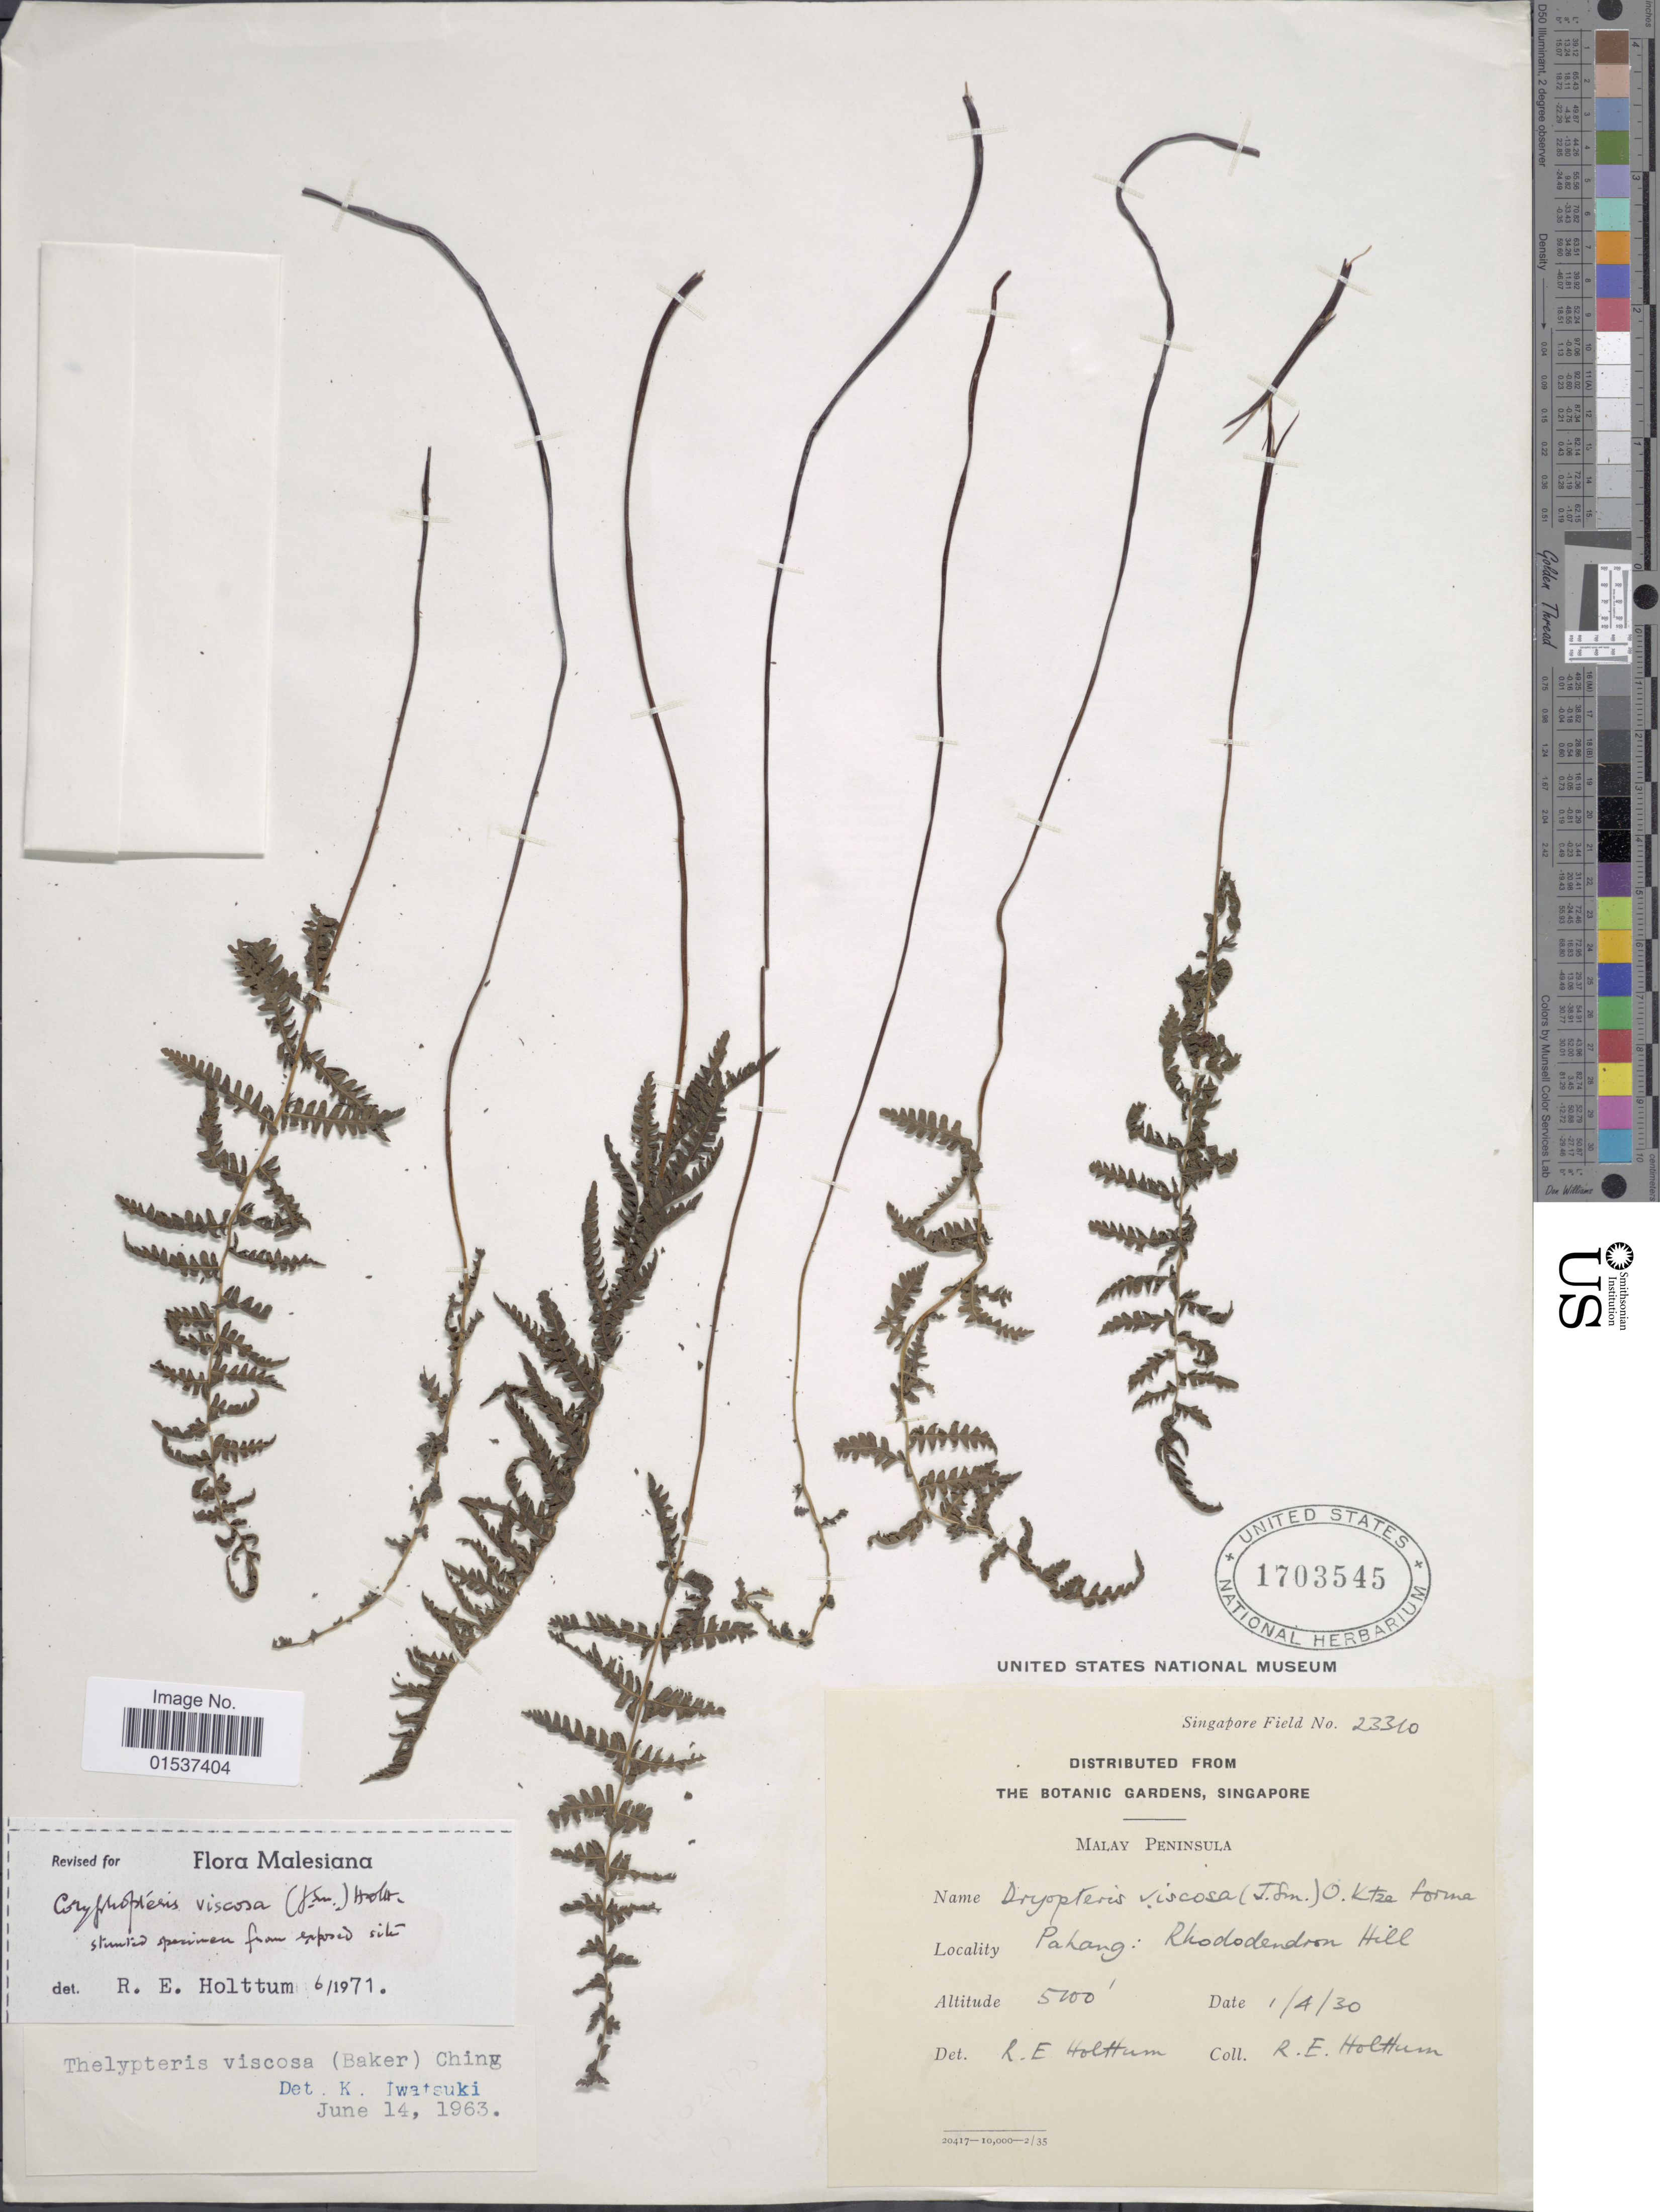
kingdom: Plantae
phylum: Tracheophyta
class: Polypodiopsida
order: Polypodiales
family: Thelypteridaceae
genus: Coryphopteris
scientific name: Coryphopteris viscosa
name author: (Baker) Holttum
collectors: R. E. Holttum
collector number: Singapore Field 23310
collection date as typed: Transcribed d/m/y: 1/4/30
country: Malaysia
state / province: Pahang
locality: Pahang: Rhododendron Hill.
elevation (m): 1554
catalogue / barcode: US 1703545